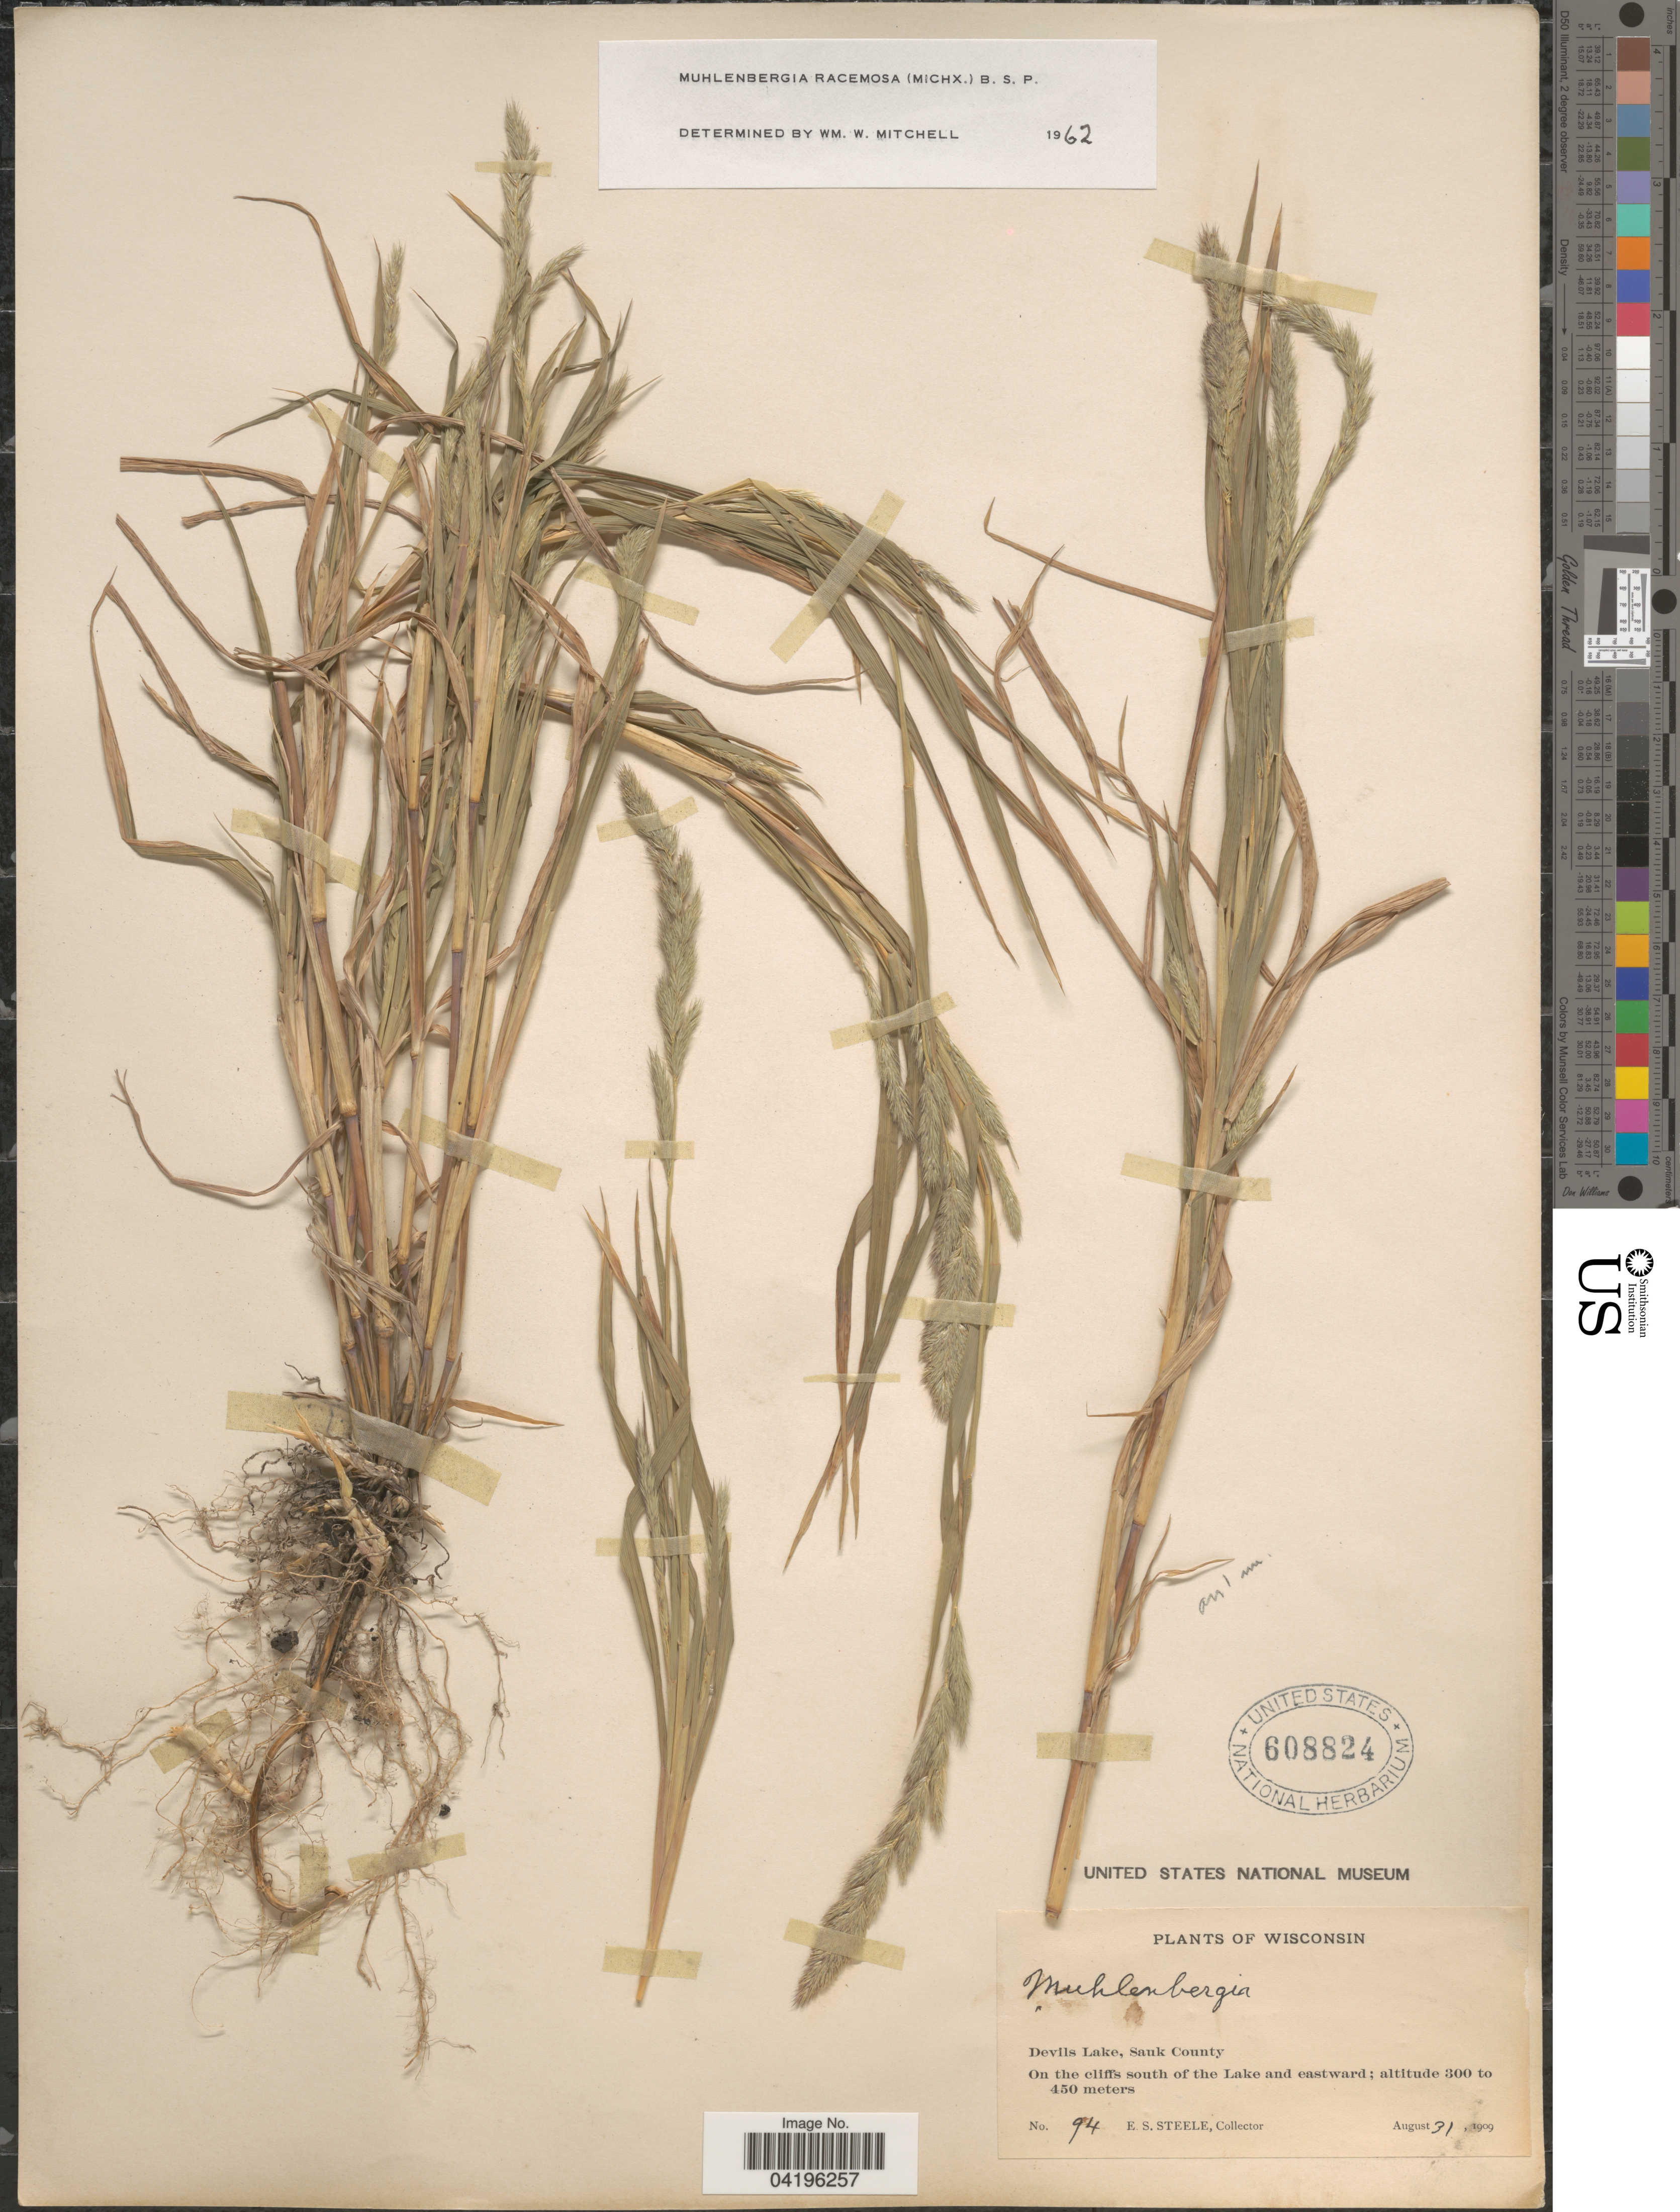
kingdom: Plantae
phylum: Tracheophyta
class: Liliopsida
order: Poales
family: Poaceae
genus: Muhlenbergia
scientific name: Muhlenbergia racemosa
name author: (Michx.) Britton et al.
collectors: E. Steele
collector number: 94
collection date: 1909-08-31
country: United States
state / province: Wisconsin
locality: Devils Lake, Sauk County. On the cliffs south of the Lake and eastward.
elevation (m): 300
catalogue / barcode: US 608824